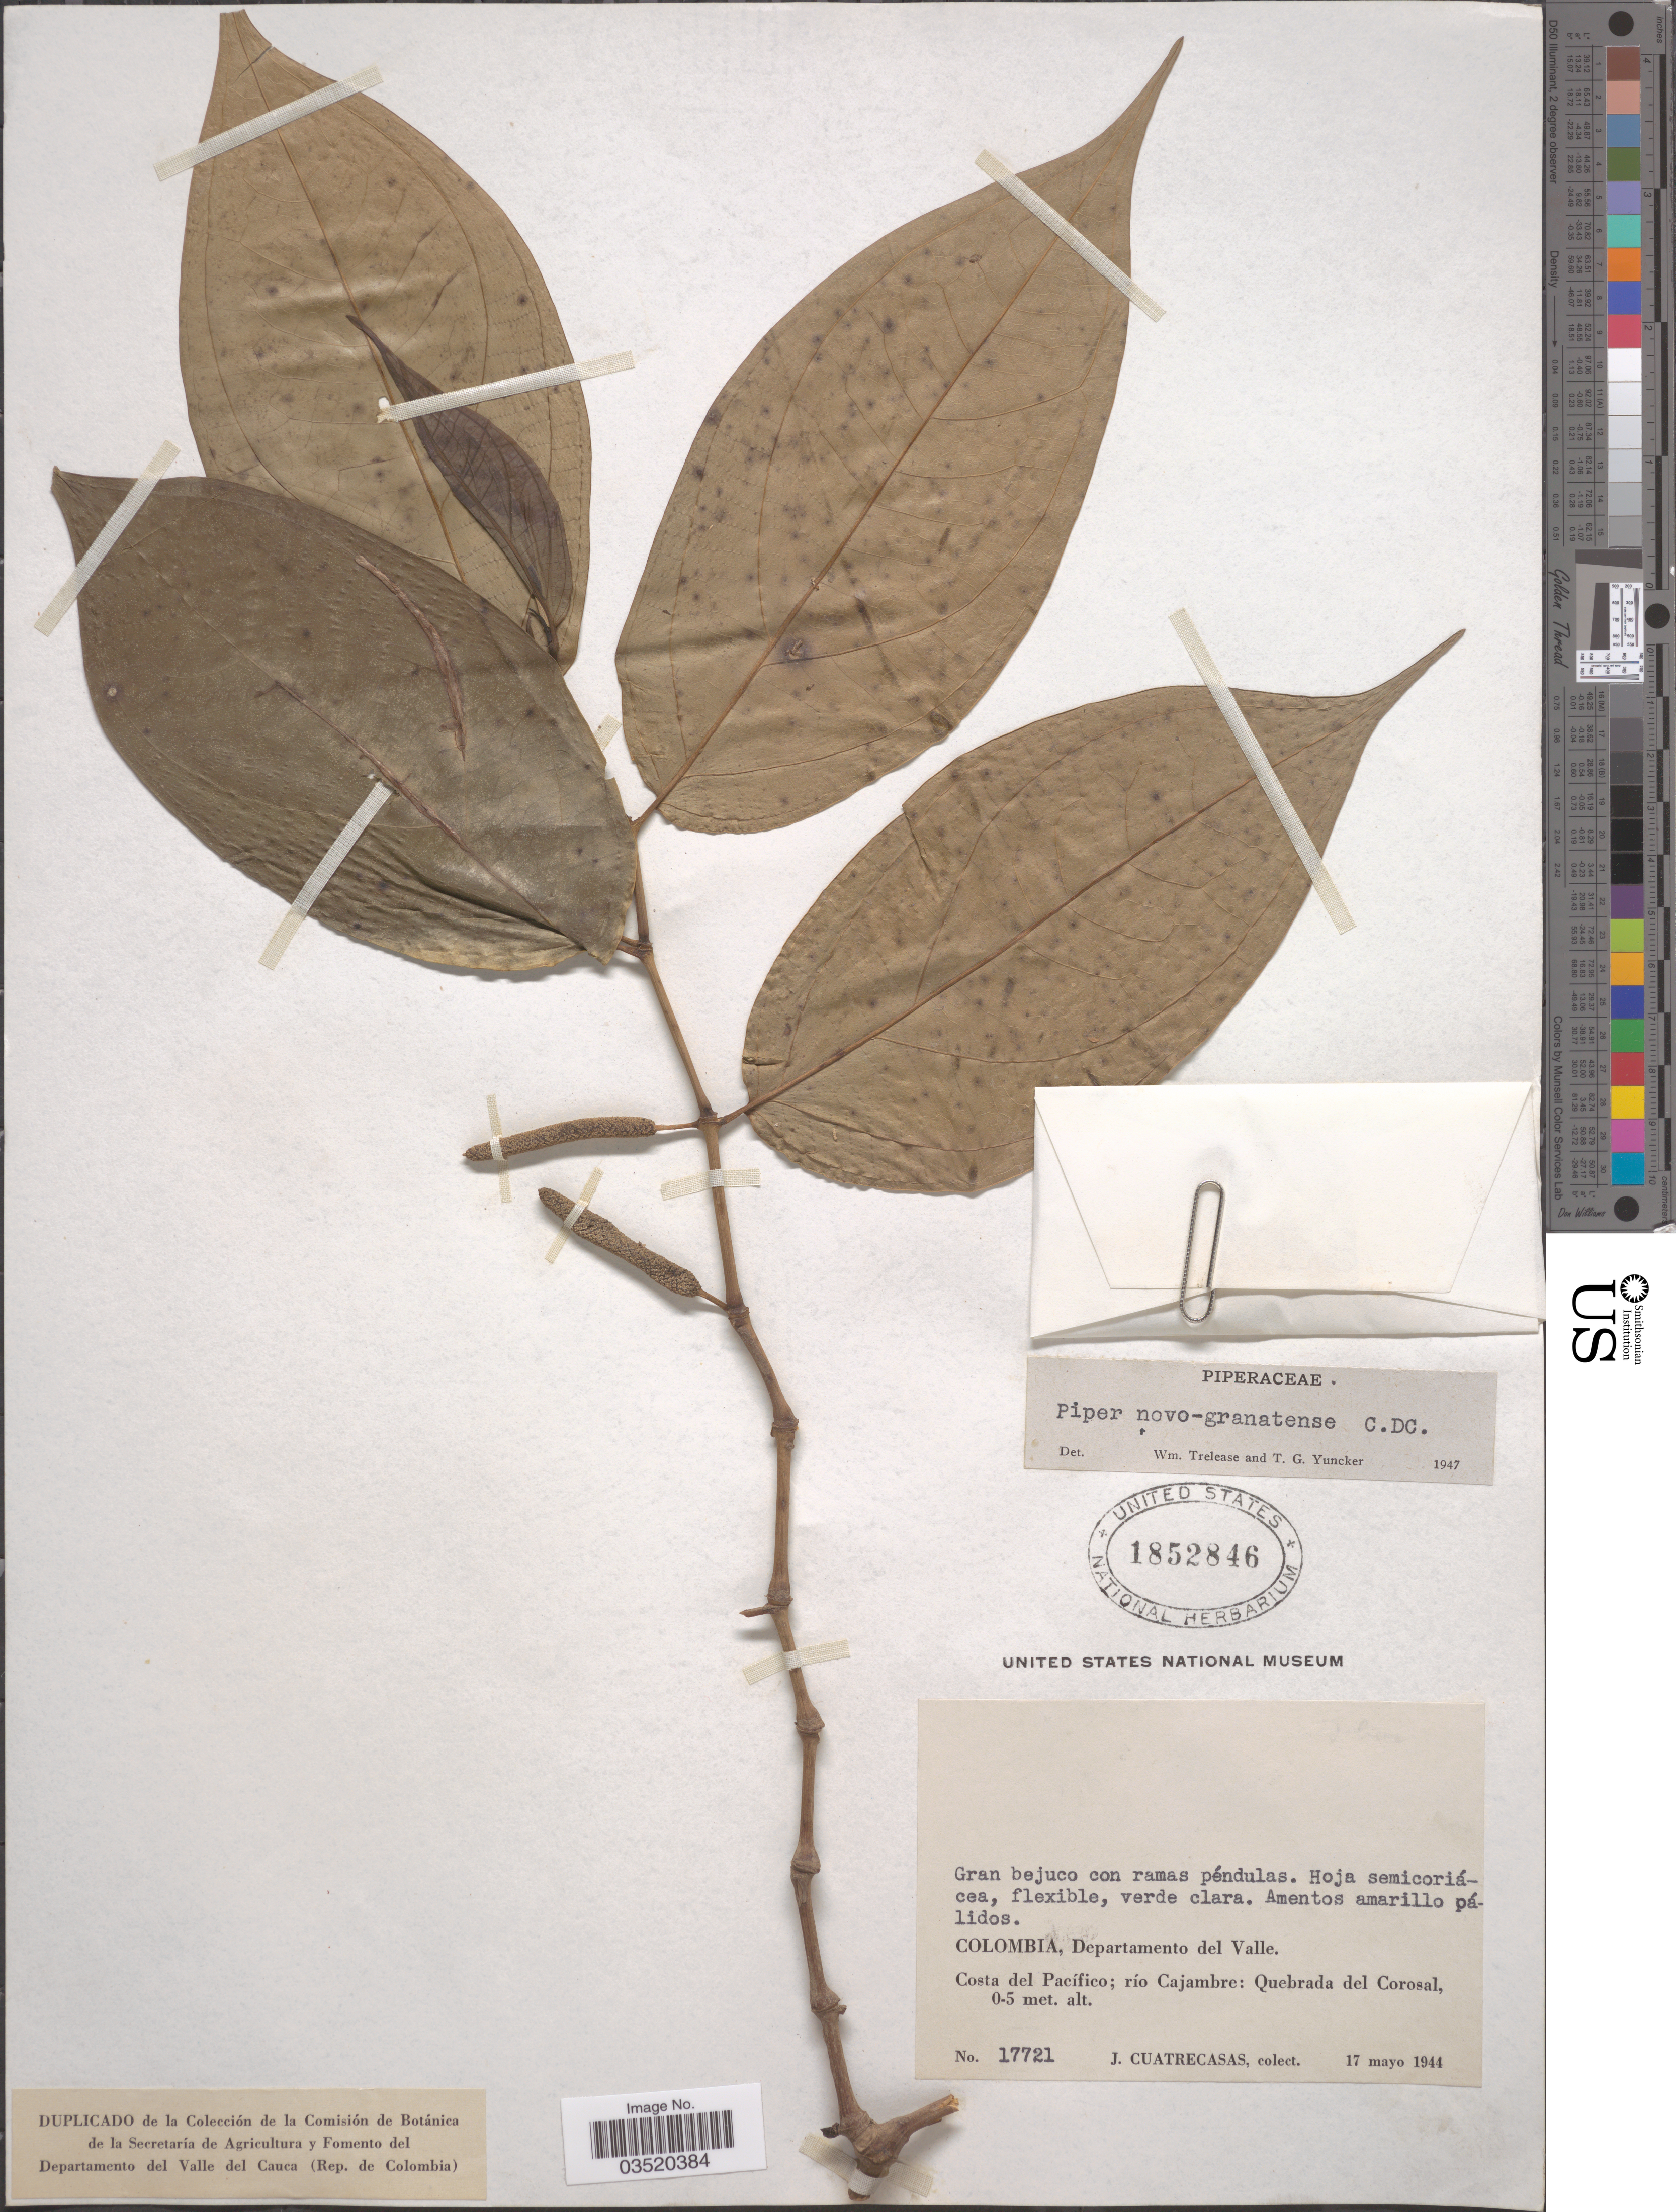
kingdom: Plantae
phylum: Tracheophyta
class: Magnoliopsida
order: Piperales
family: Piperaceae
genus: Piper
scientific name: Piper novo-granatense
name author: C. DC.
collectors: J. Cuatrecasas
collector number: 17721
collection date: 1944-05-17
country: Colombia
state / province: Valle del Cauca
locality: Departamento del Valle. Costa del Pacífico; río Cajambre: Quebrada del Corosal.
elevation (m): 0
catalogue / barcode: US 1852846